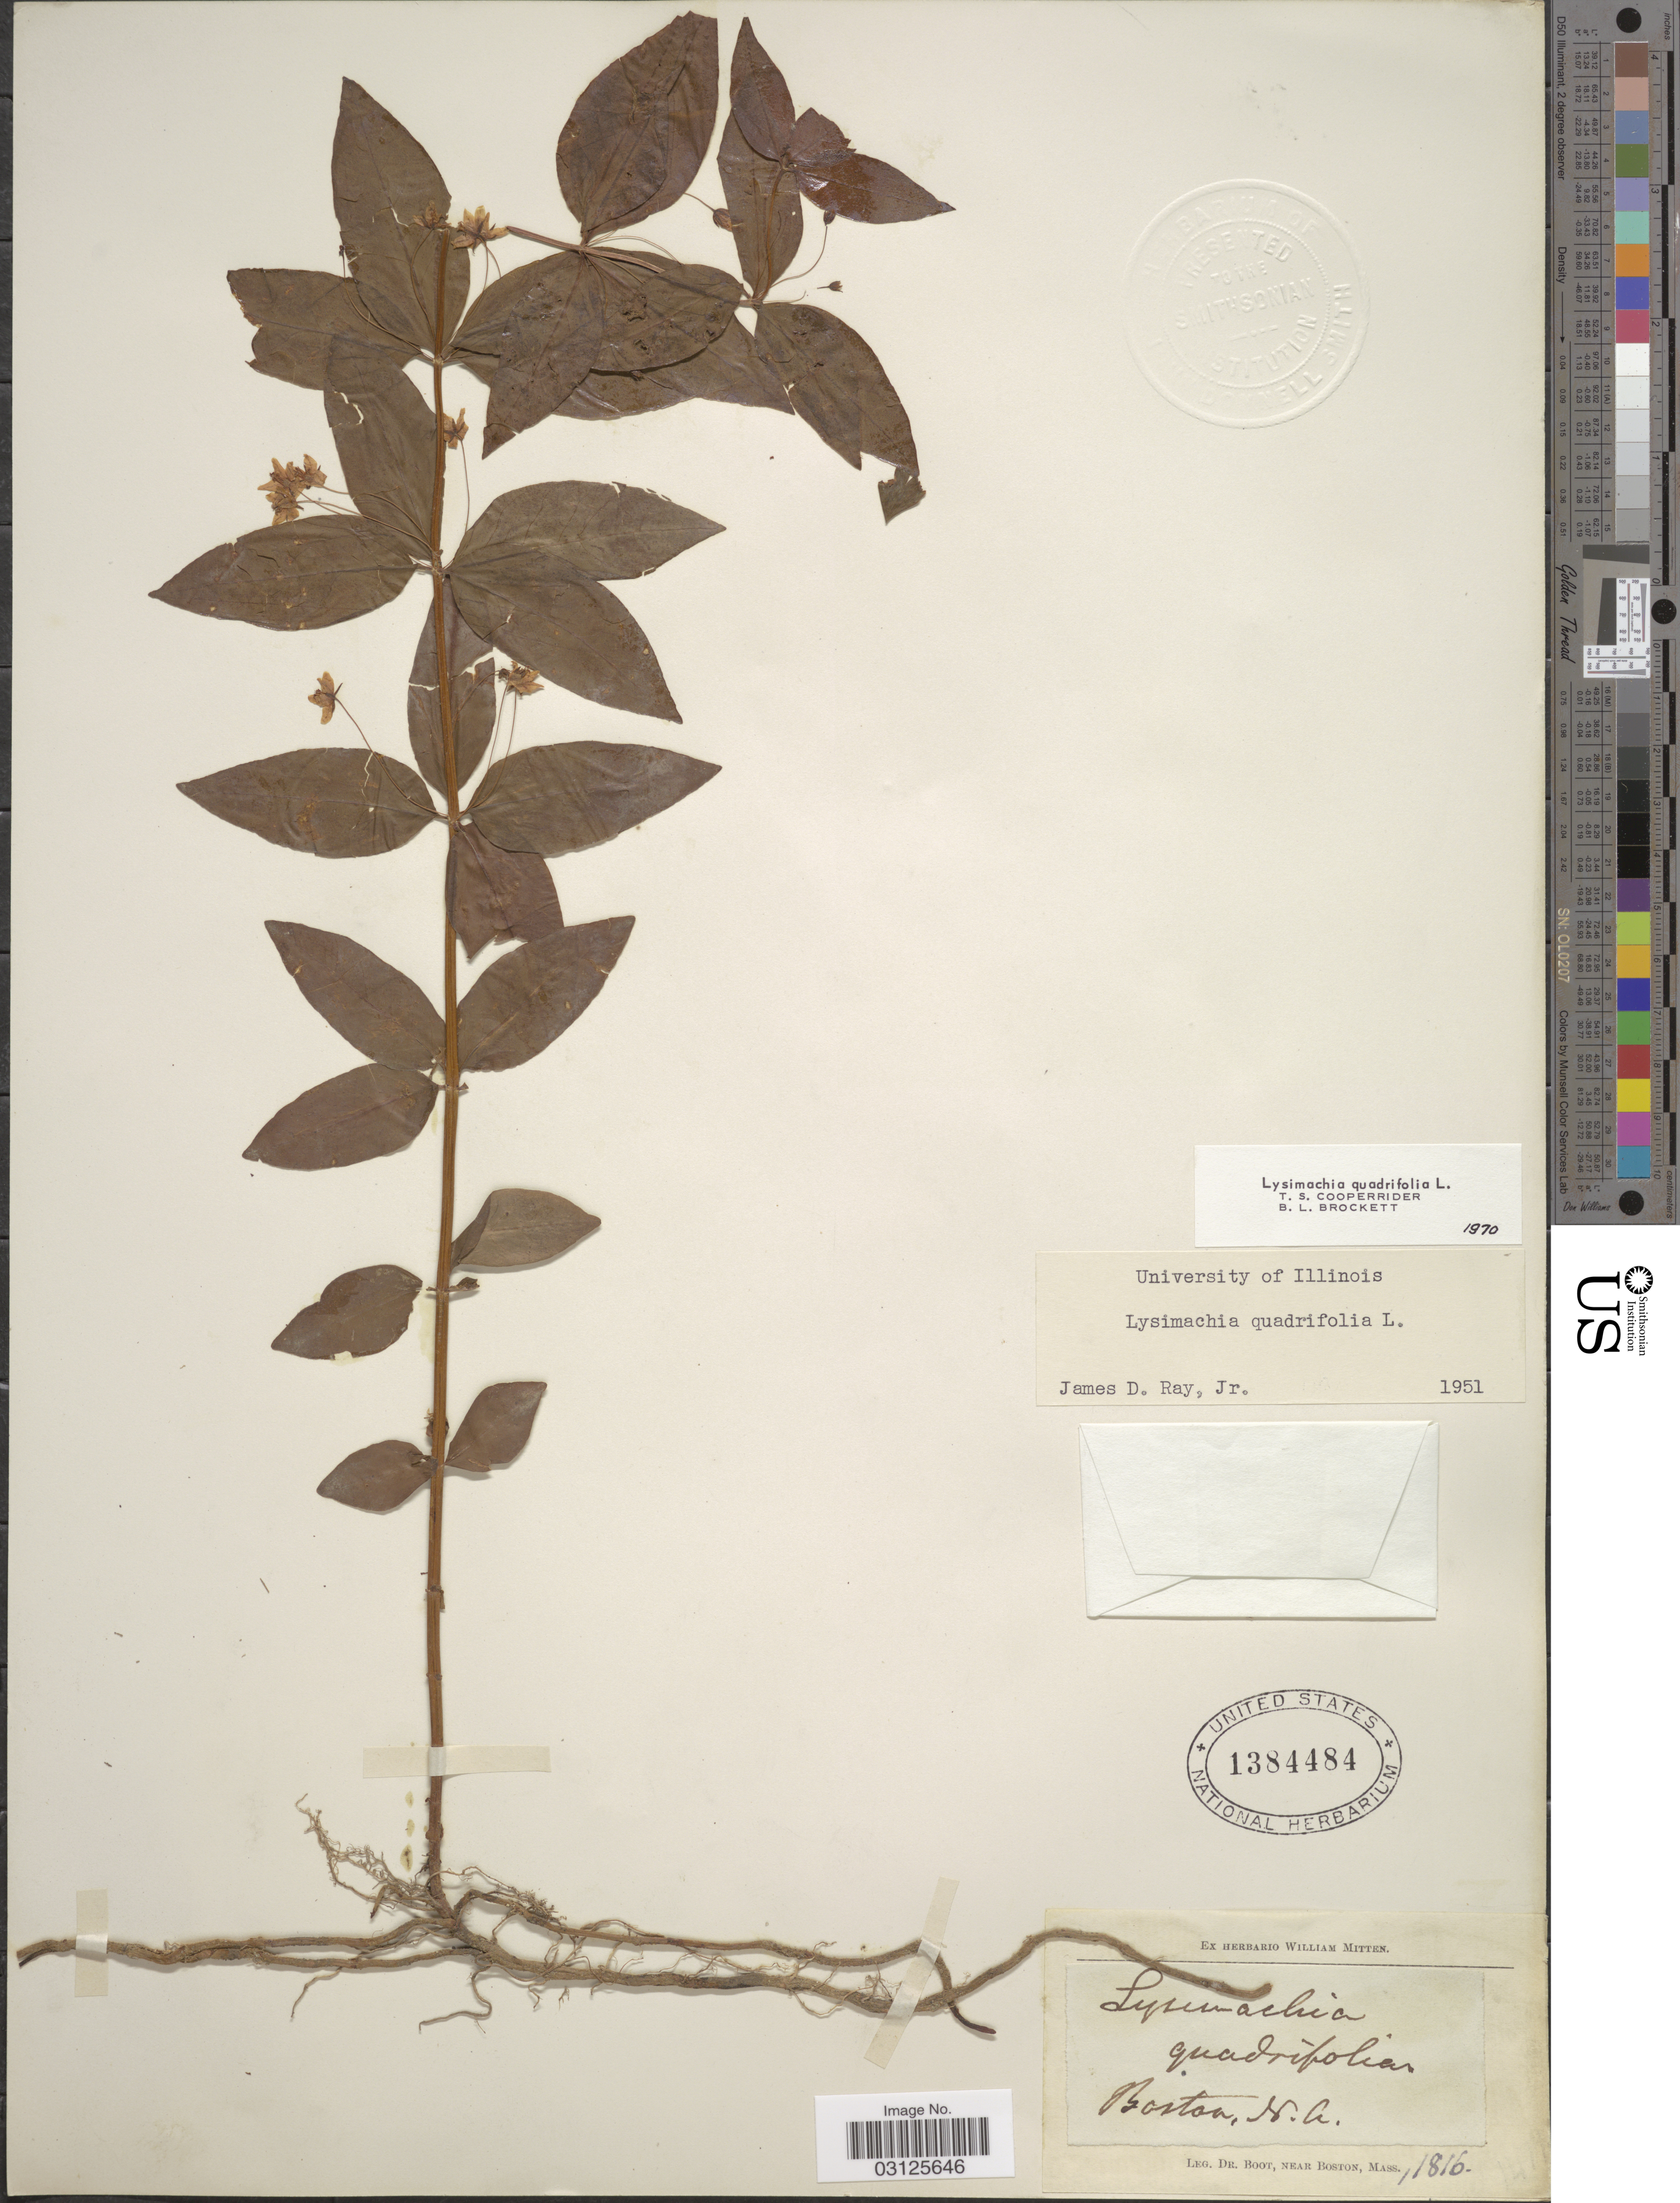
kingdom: Plantae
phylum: Tracheophyta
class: Magnoliopsida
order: Ericales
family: Primulaceae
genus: Lysimachia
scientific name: Lysimachia quadrifolia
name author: L.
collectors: Boot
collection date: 1816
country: United States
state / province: North Carolina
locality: Boston.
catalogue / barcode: US 1384484